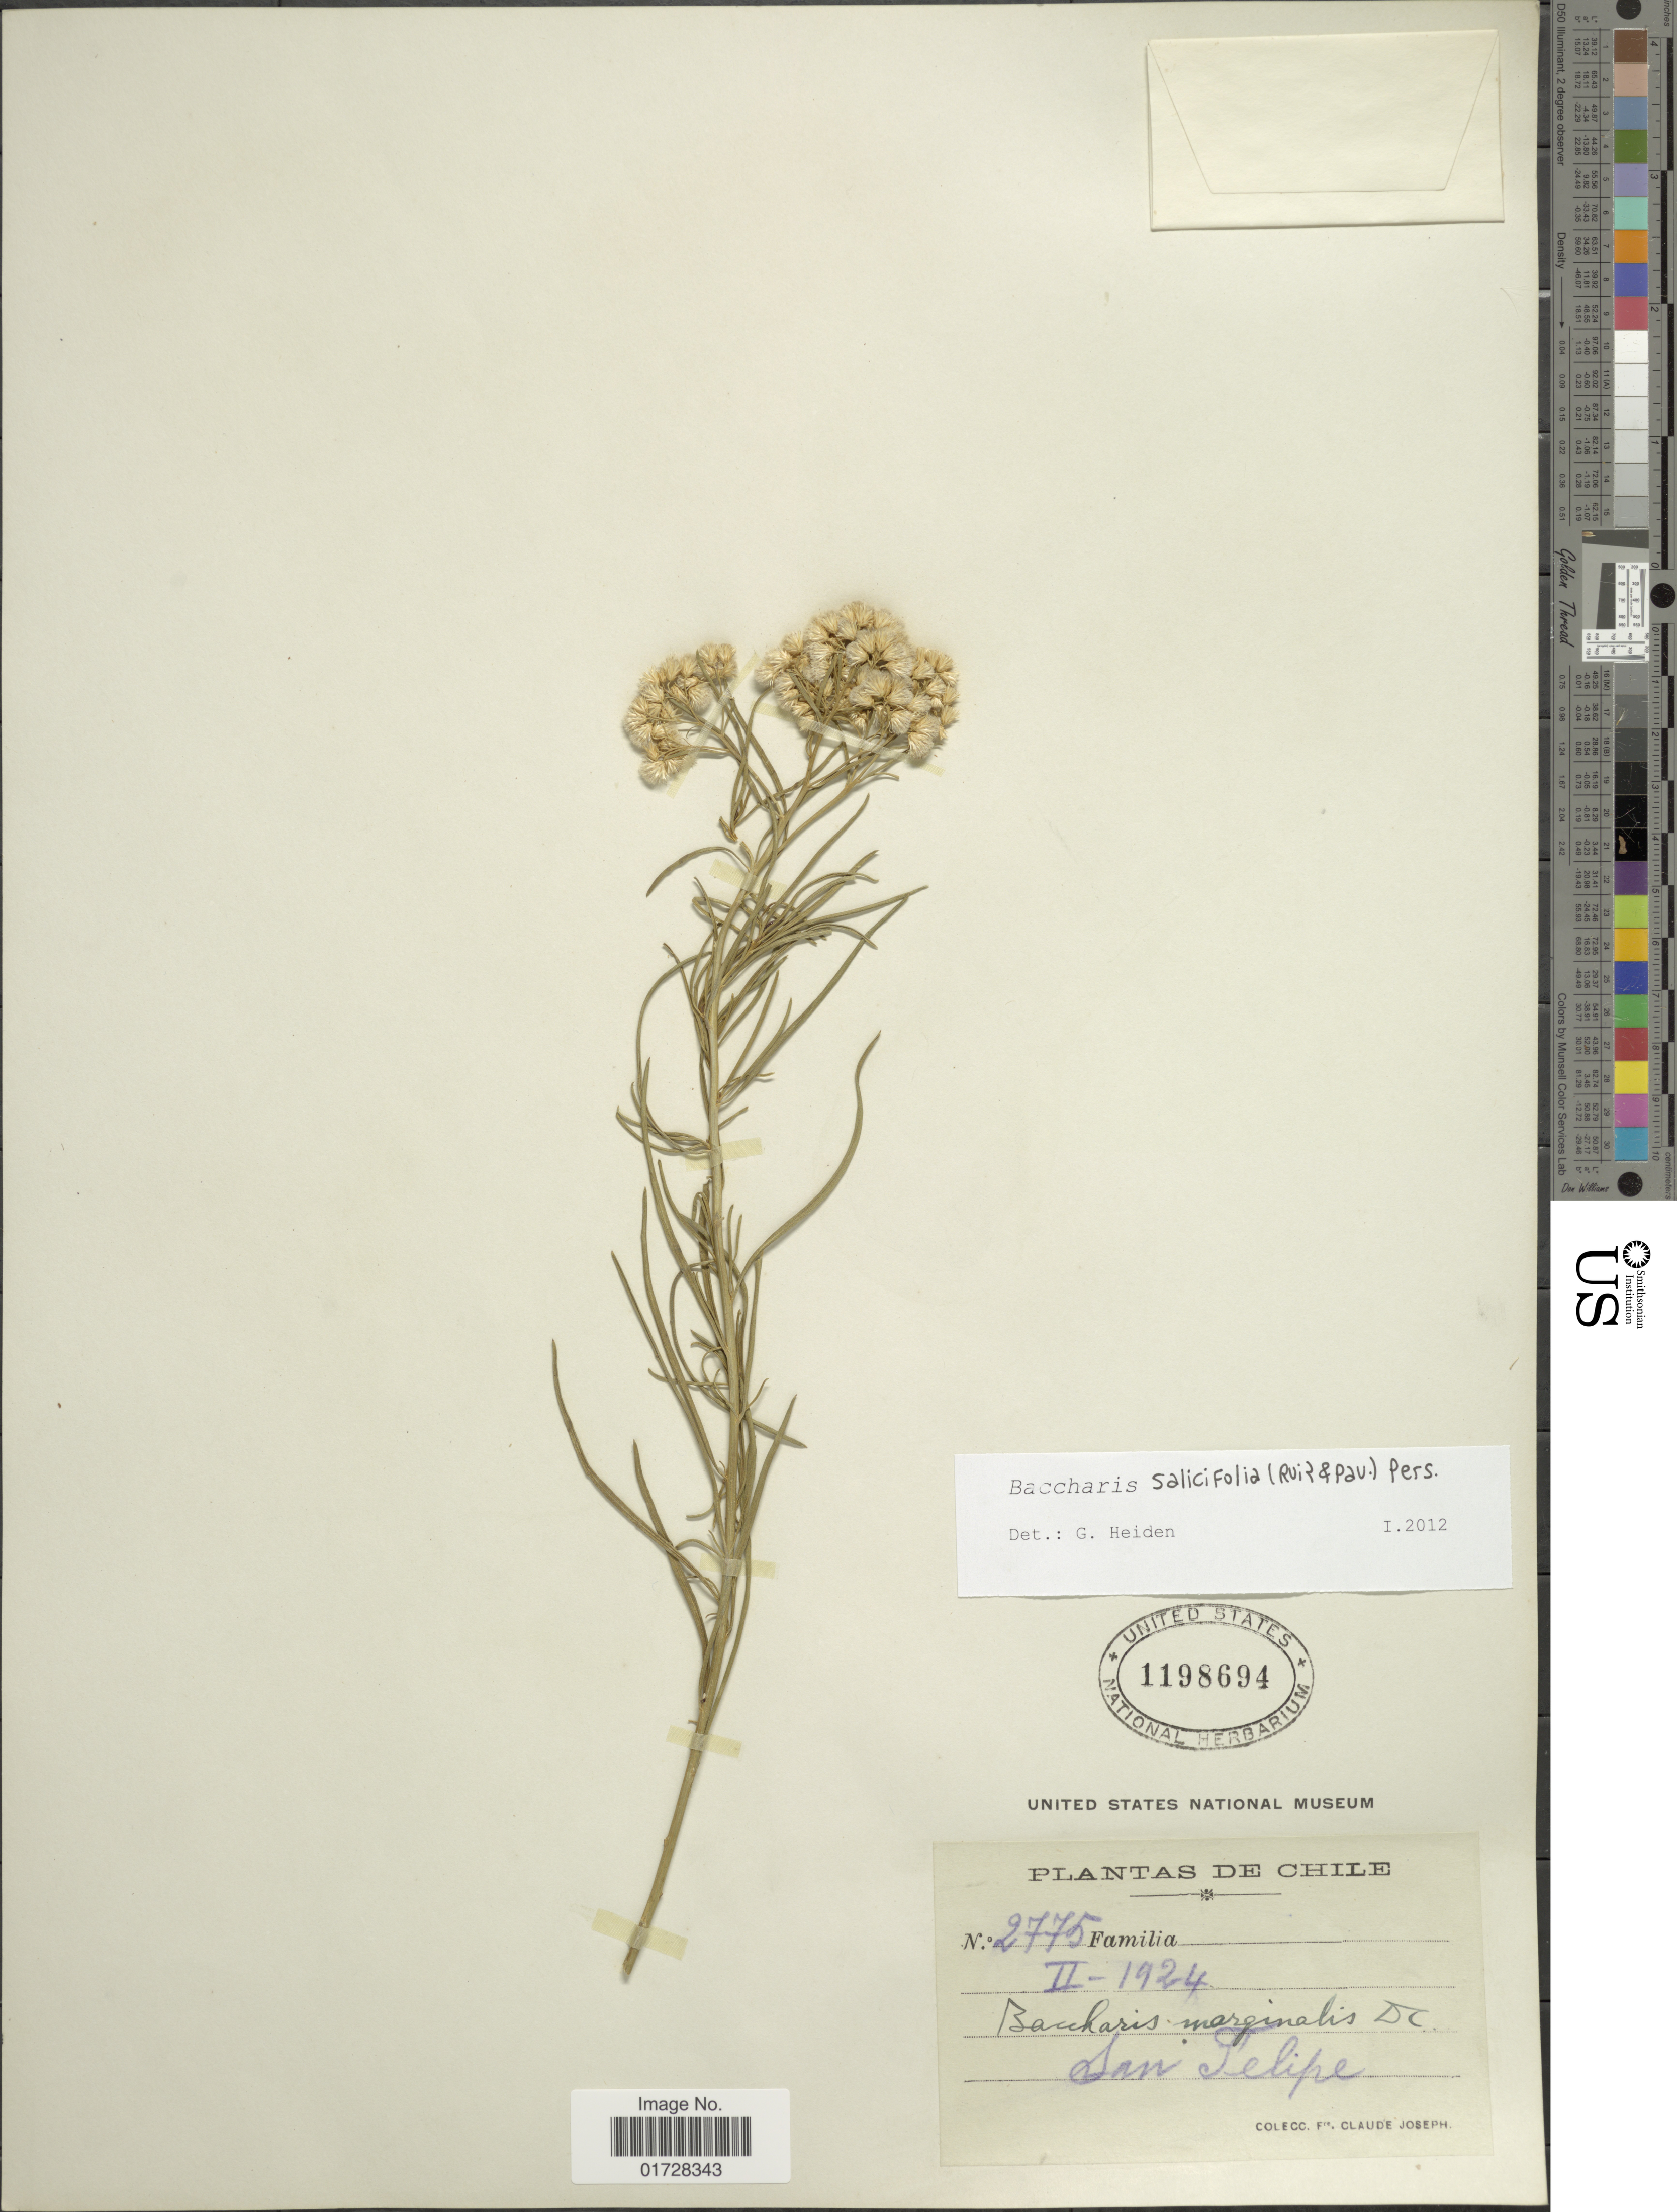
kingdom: Plantae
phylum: Tracheophyta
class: Magnoliopsida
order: Asterales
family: Asteraceae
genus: Baccharis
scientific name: Baccharis salicifolia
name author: (Ruiz & Pav.) Pers.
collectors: Bro. Claude-Joseph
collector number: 2775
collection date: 1924-02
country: Chile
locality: San Felipe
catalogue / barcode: US 1198694